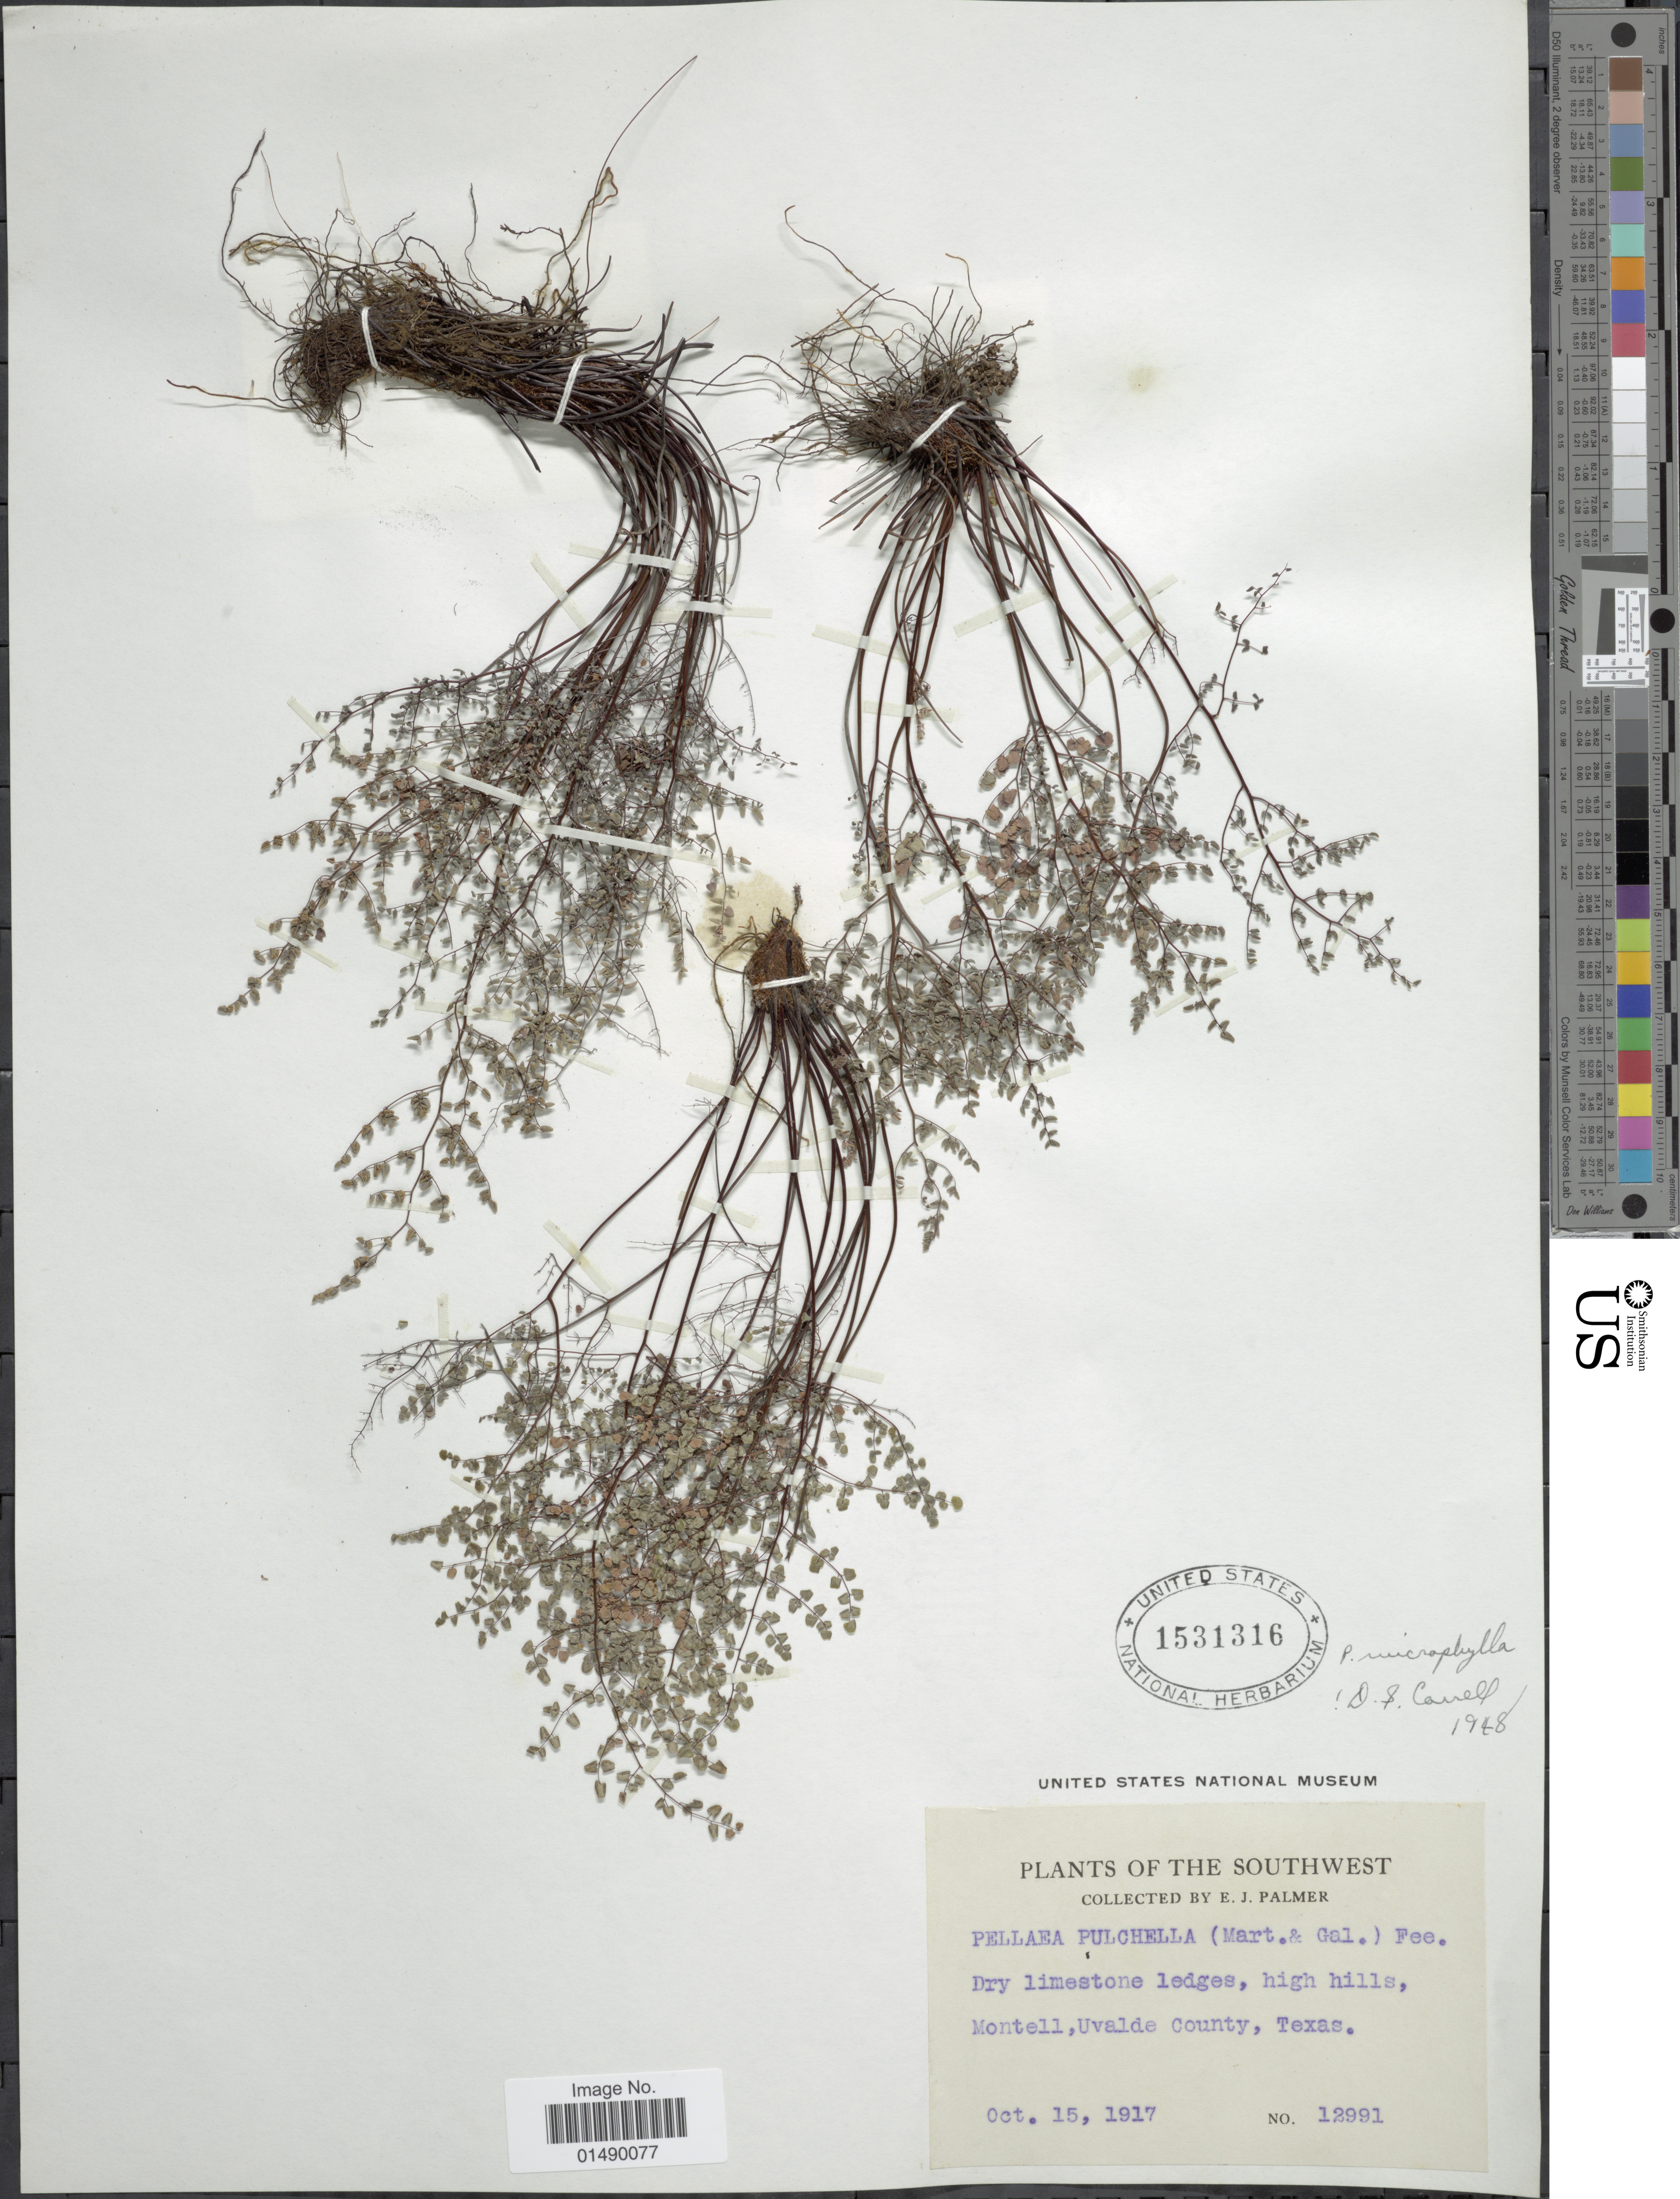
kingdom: Plantae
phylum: Tracheophyta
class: Polypodiopsida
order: Polypodiales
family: Pteridaceae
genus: Argyrochosma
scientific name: Argyrochosma microphylla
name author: (Mett. ex Kuhn) Windham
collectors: E. J. Palmer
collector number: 12991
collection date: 1917-10-15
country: United States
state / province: Texas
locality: Southwest, dry limestone ledges, high hills, Montell, Uvalde County, Texas.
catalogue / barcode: US 1531316